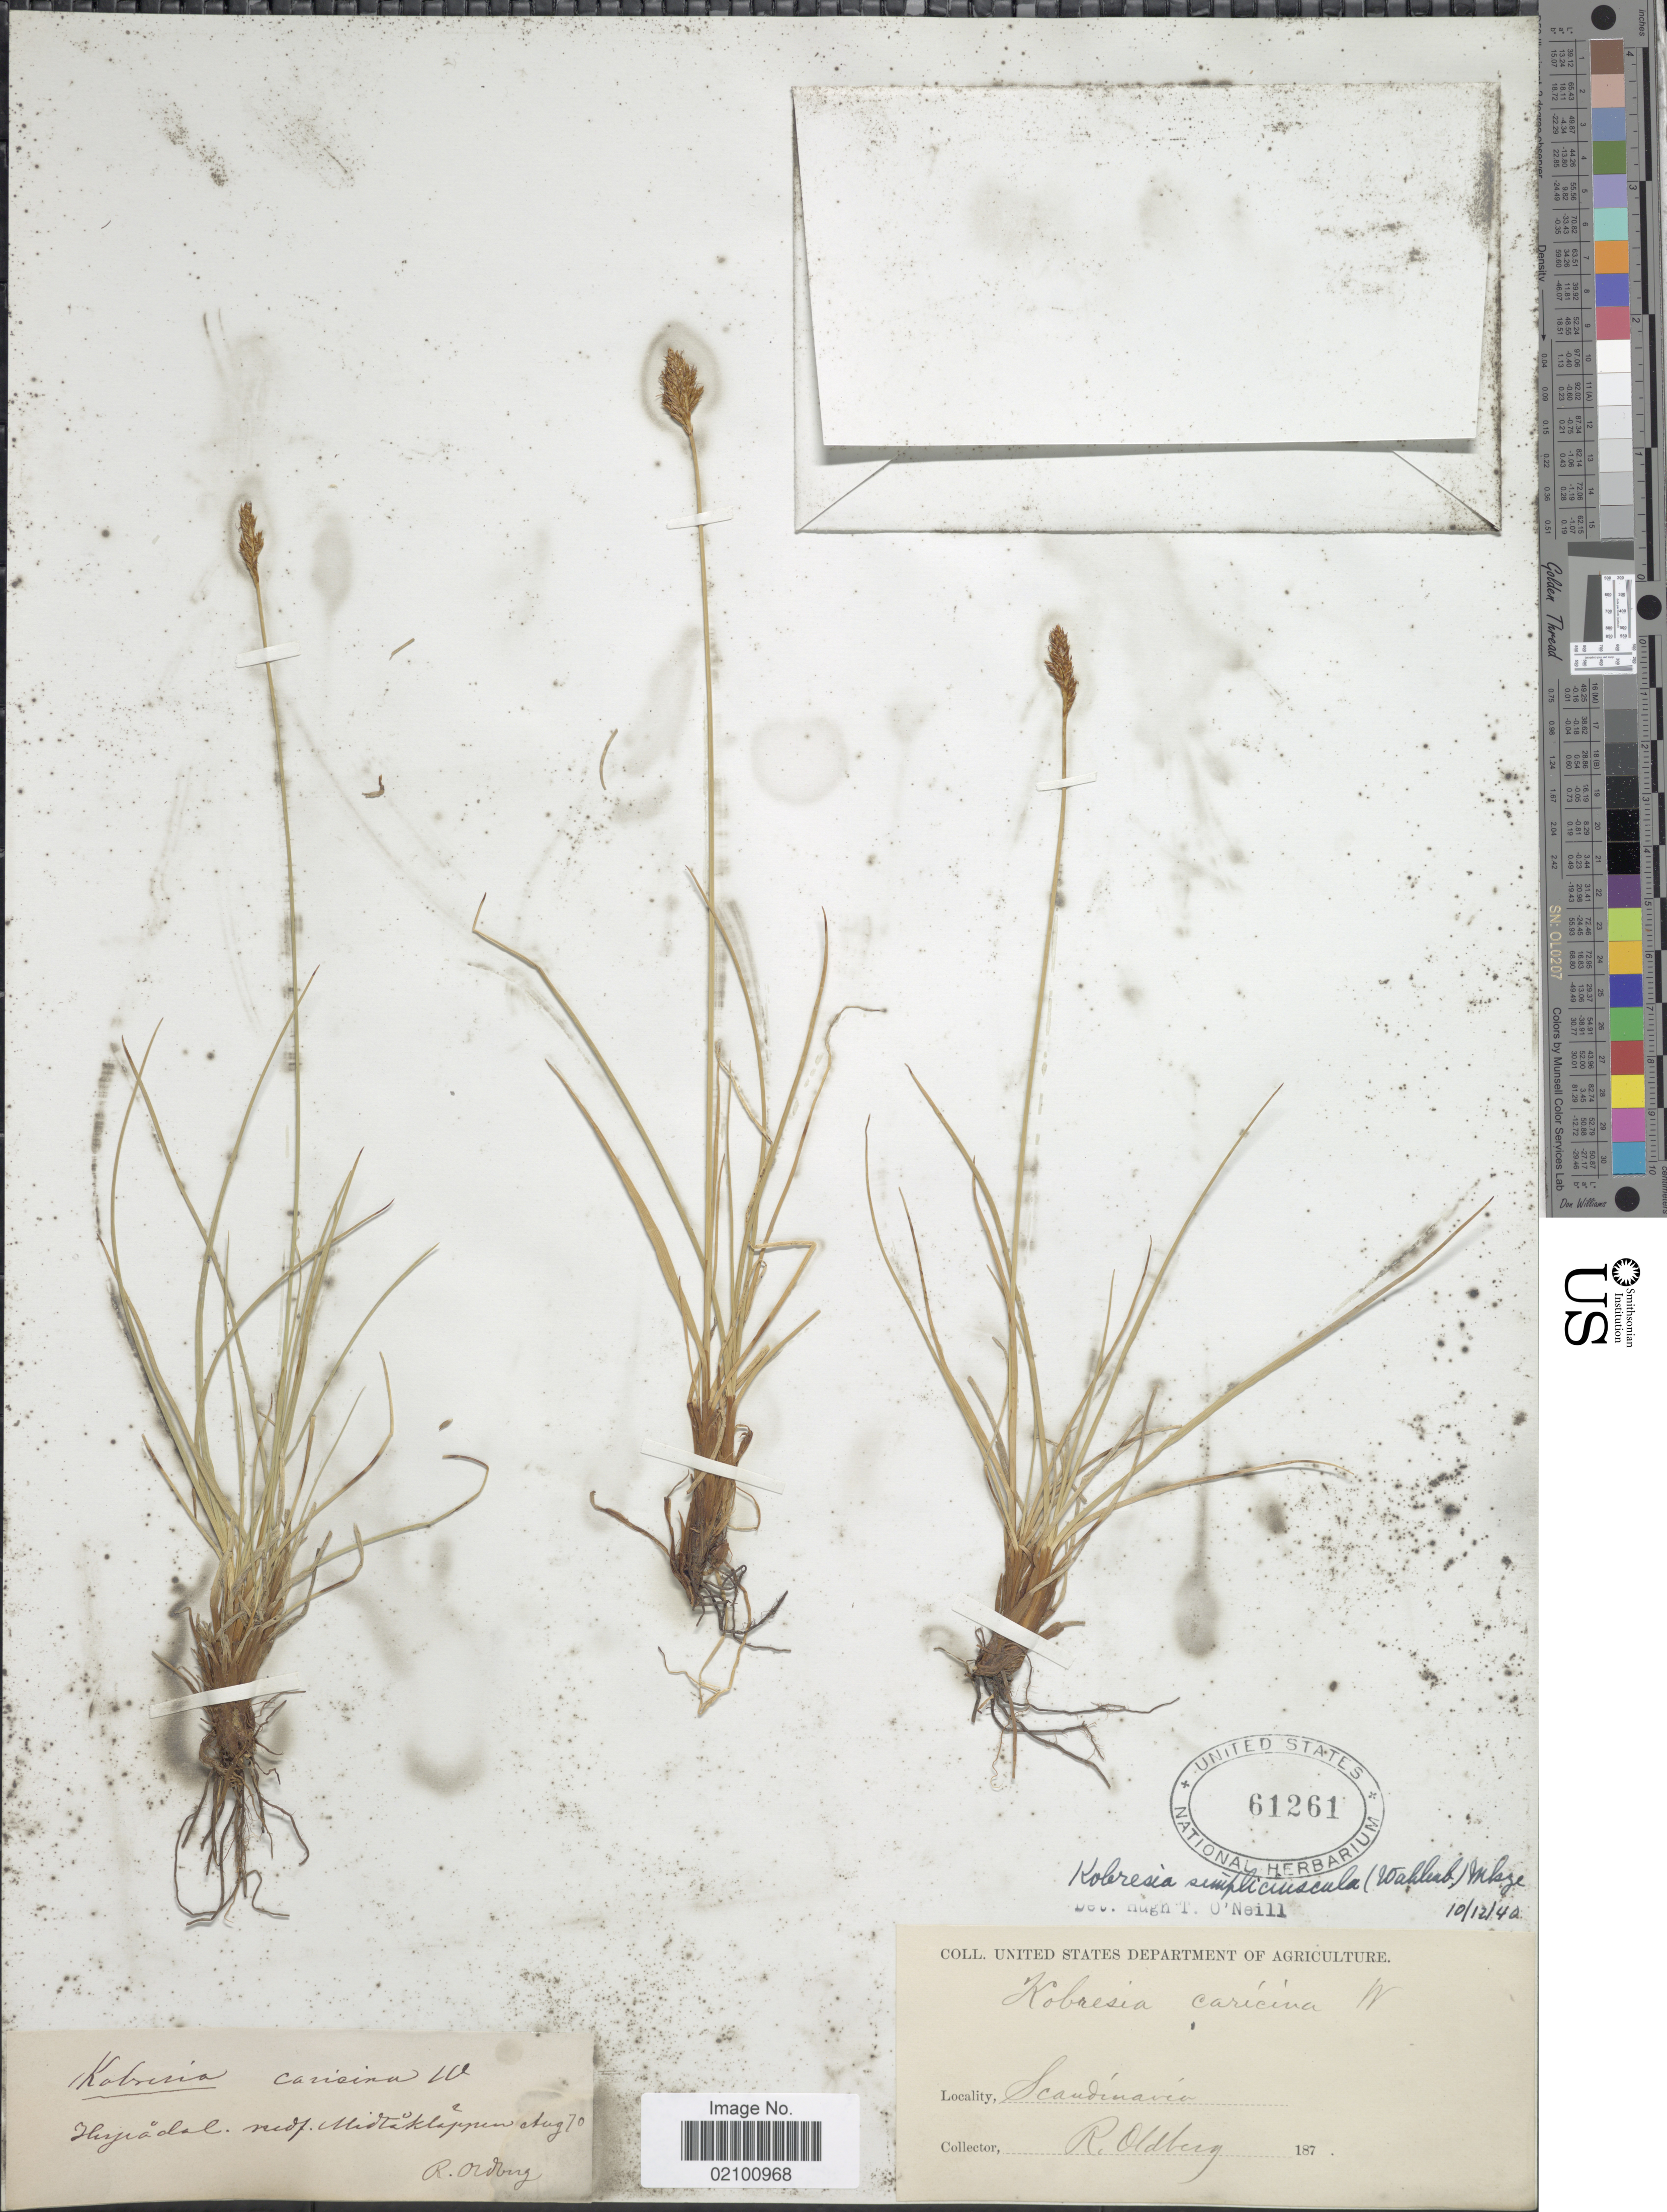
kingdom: Plantae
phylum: Tracheophyta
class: Liliopsida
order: Poales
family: Cyperaceae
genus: Carex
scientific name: Carex simpliciuscula subsp. simpliciuscula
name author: Wahlenb.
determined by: Strong, M. T., (US), Smithsonian Institution - National Museum of Natural History (UNITED STATES)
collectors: R. Oldberg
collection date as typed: Transcribed d/m/y: /8/70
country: Sweden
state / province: Jamtland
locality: Scandinavia, Harjedalen, medt. Midtaklappen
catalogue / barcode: US 61261